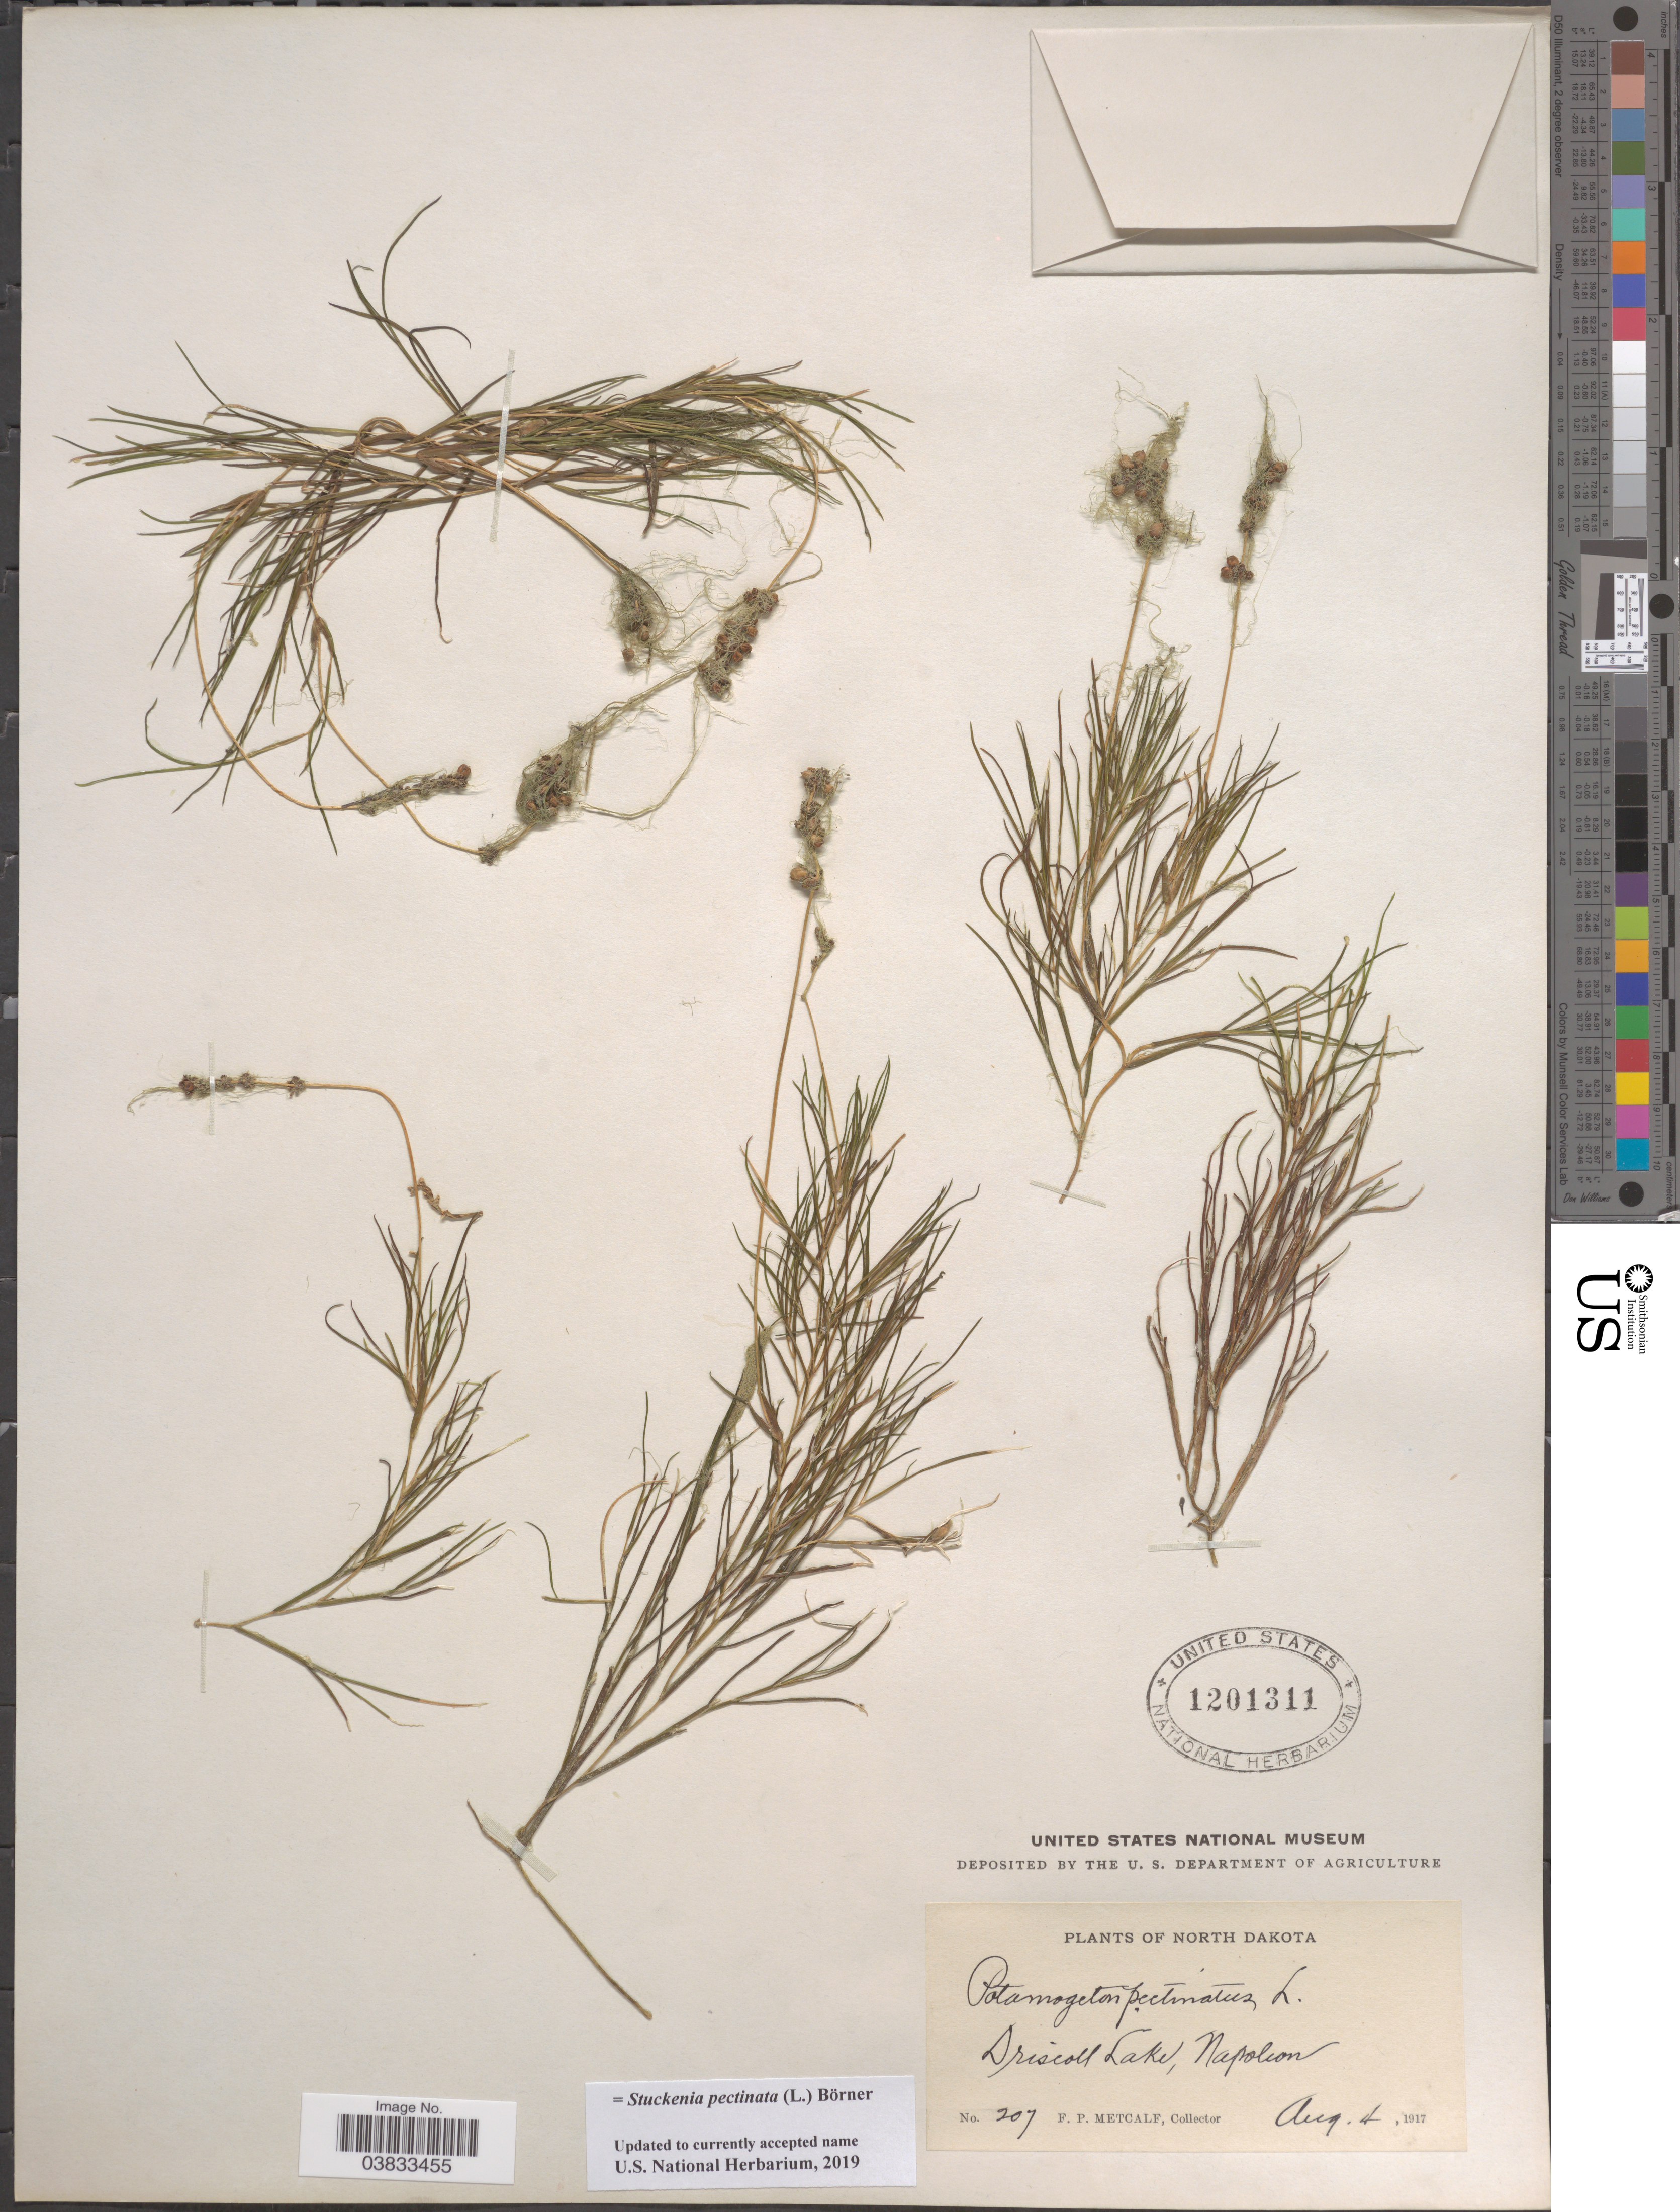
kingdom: Plantae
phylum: Tracheophyta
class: Liliopsida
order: Alismatales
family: Potamogetonaceae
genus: Stuckenia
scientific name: Stuckenia pectinata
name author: (L.) Börner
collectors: F. Metcalf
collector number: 207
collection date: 1917-08-04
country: United States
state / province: North Dakota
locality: Driscoll Lake, Napoleon.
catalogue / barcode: US 1201311